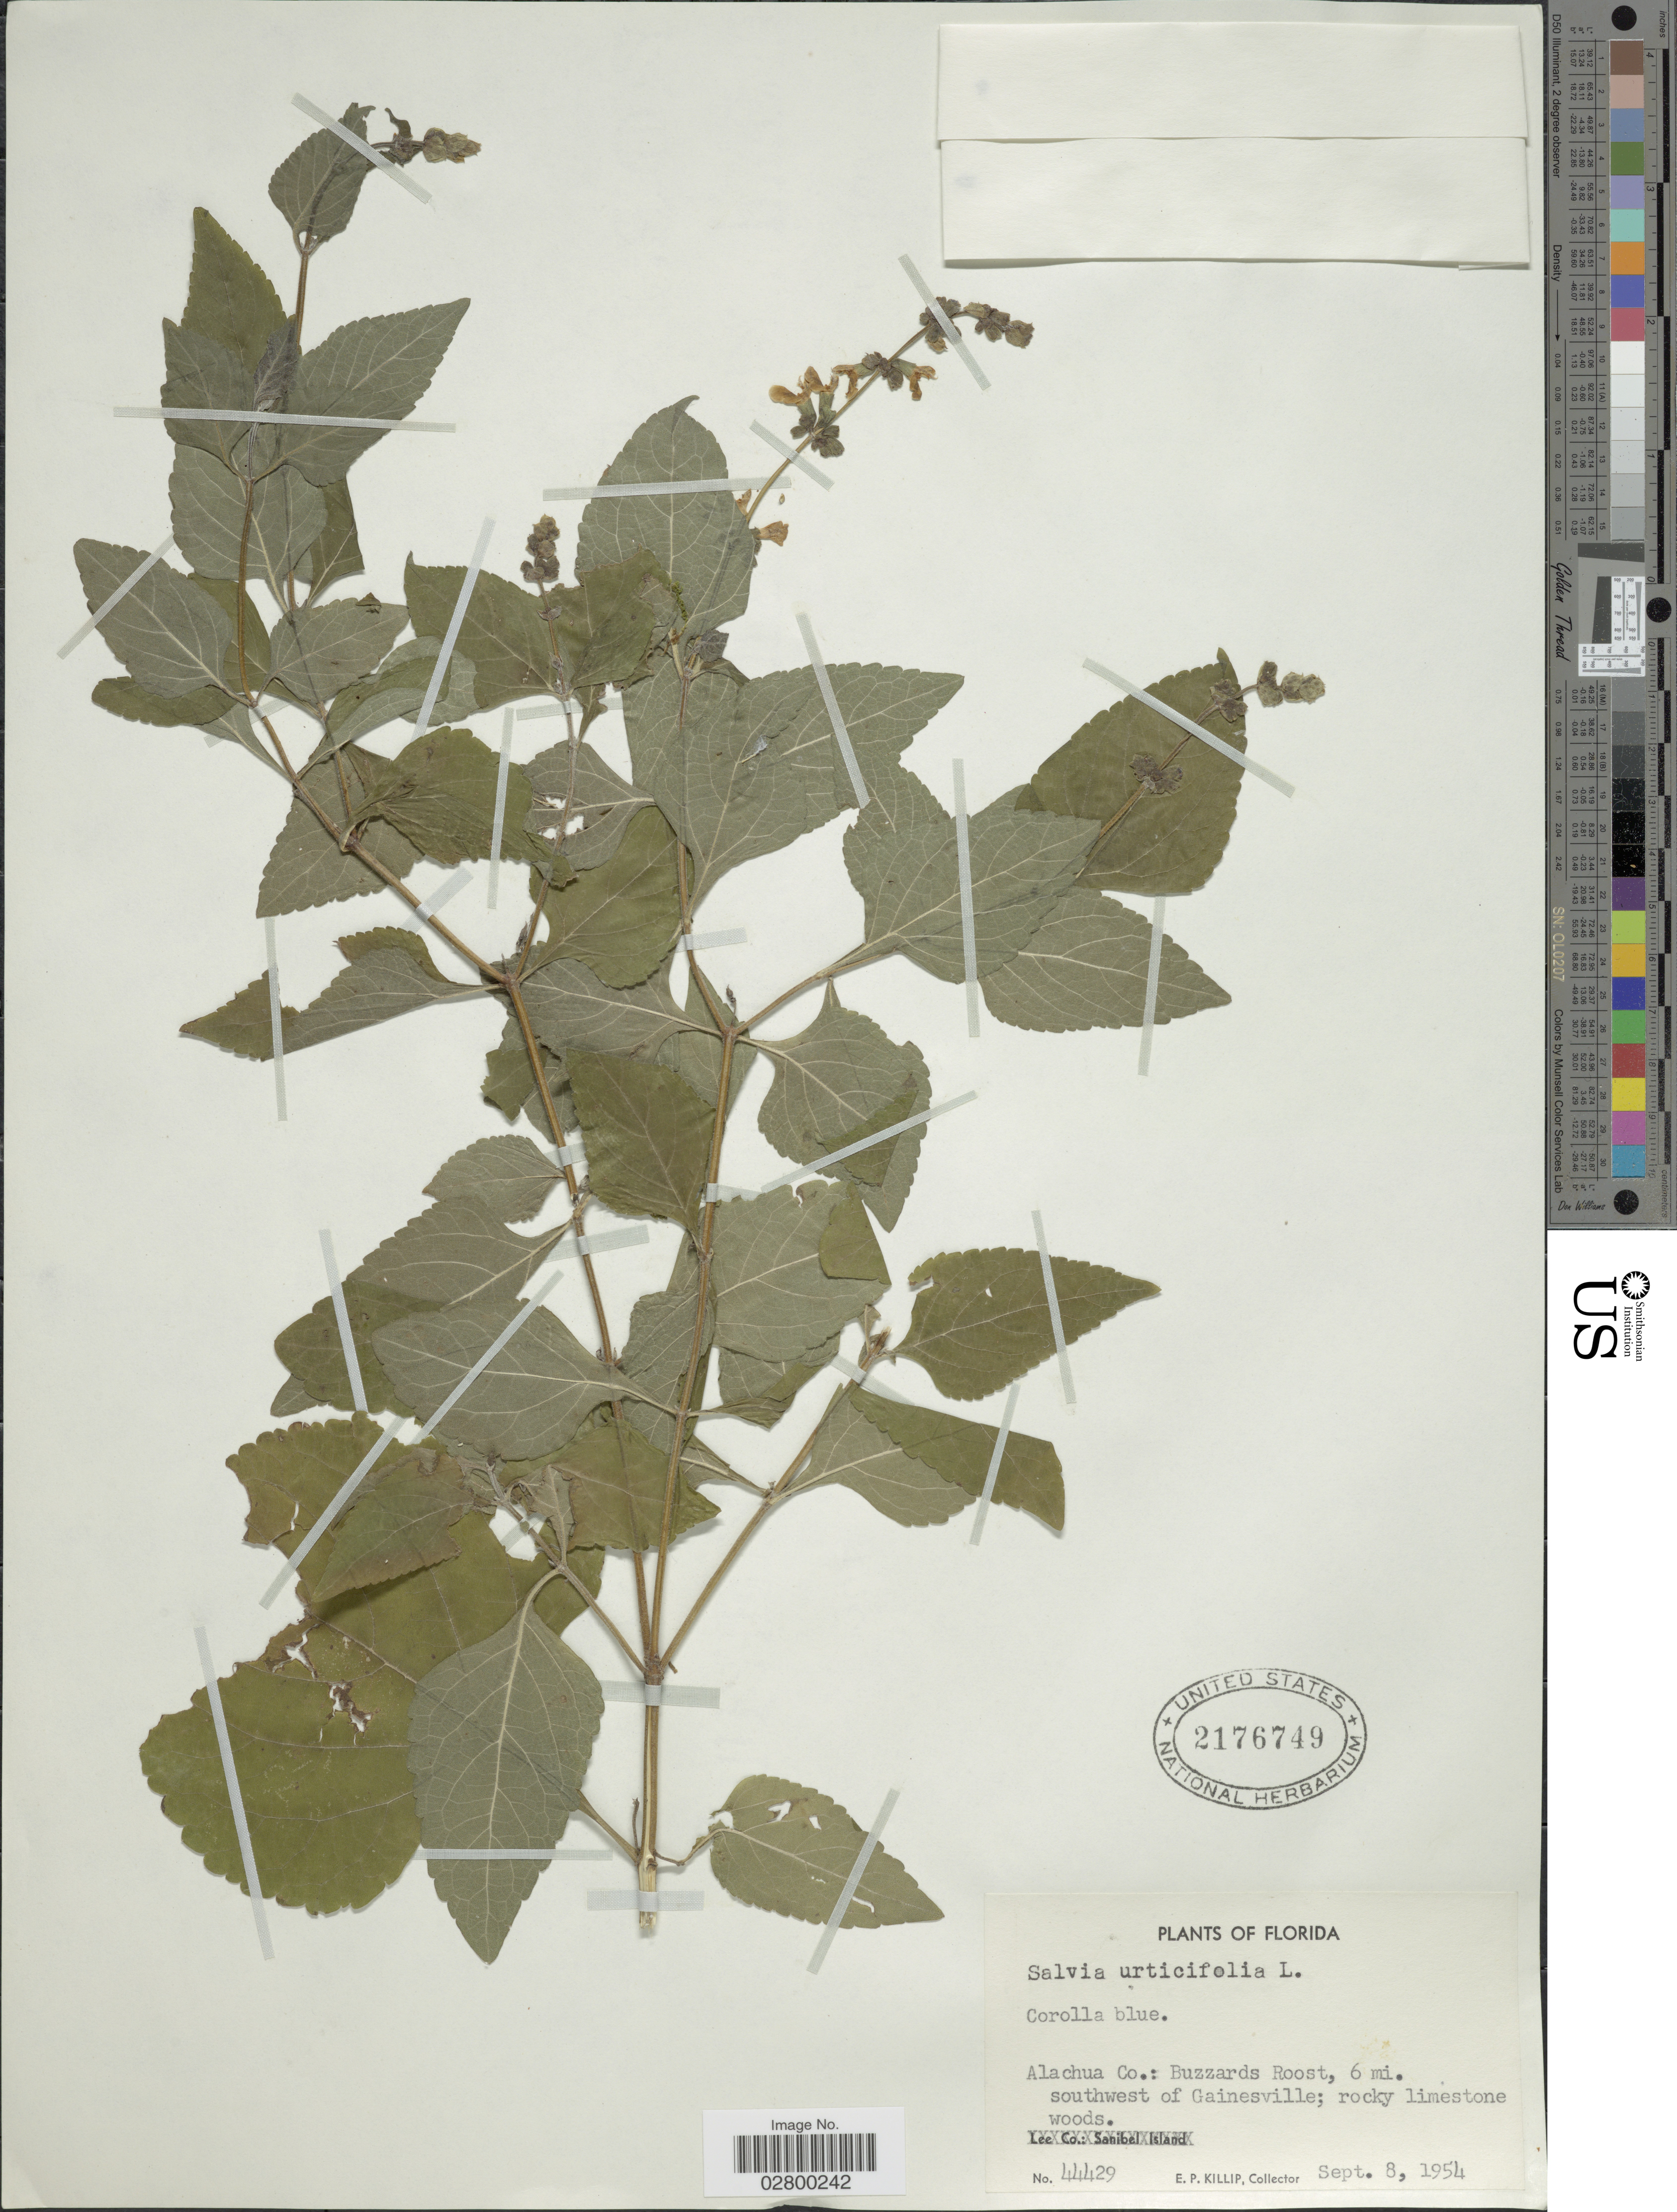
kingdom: Plantae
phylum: Tracheophyta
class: Magnoliopsida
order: Lamiales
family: Lamiaceae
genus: Salvia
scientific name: Salvia urticifolia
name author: L.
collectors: E. P. Killip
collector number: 44429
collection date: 1954-09-08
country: United States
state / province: Florida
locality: Alachua Co.: Buzzards Roost, 6 mi. southwest of Gainesville.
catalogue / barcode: US 2176749